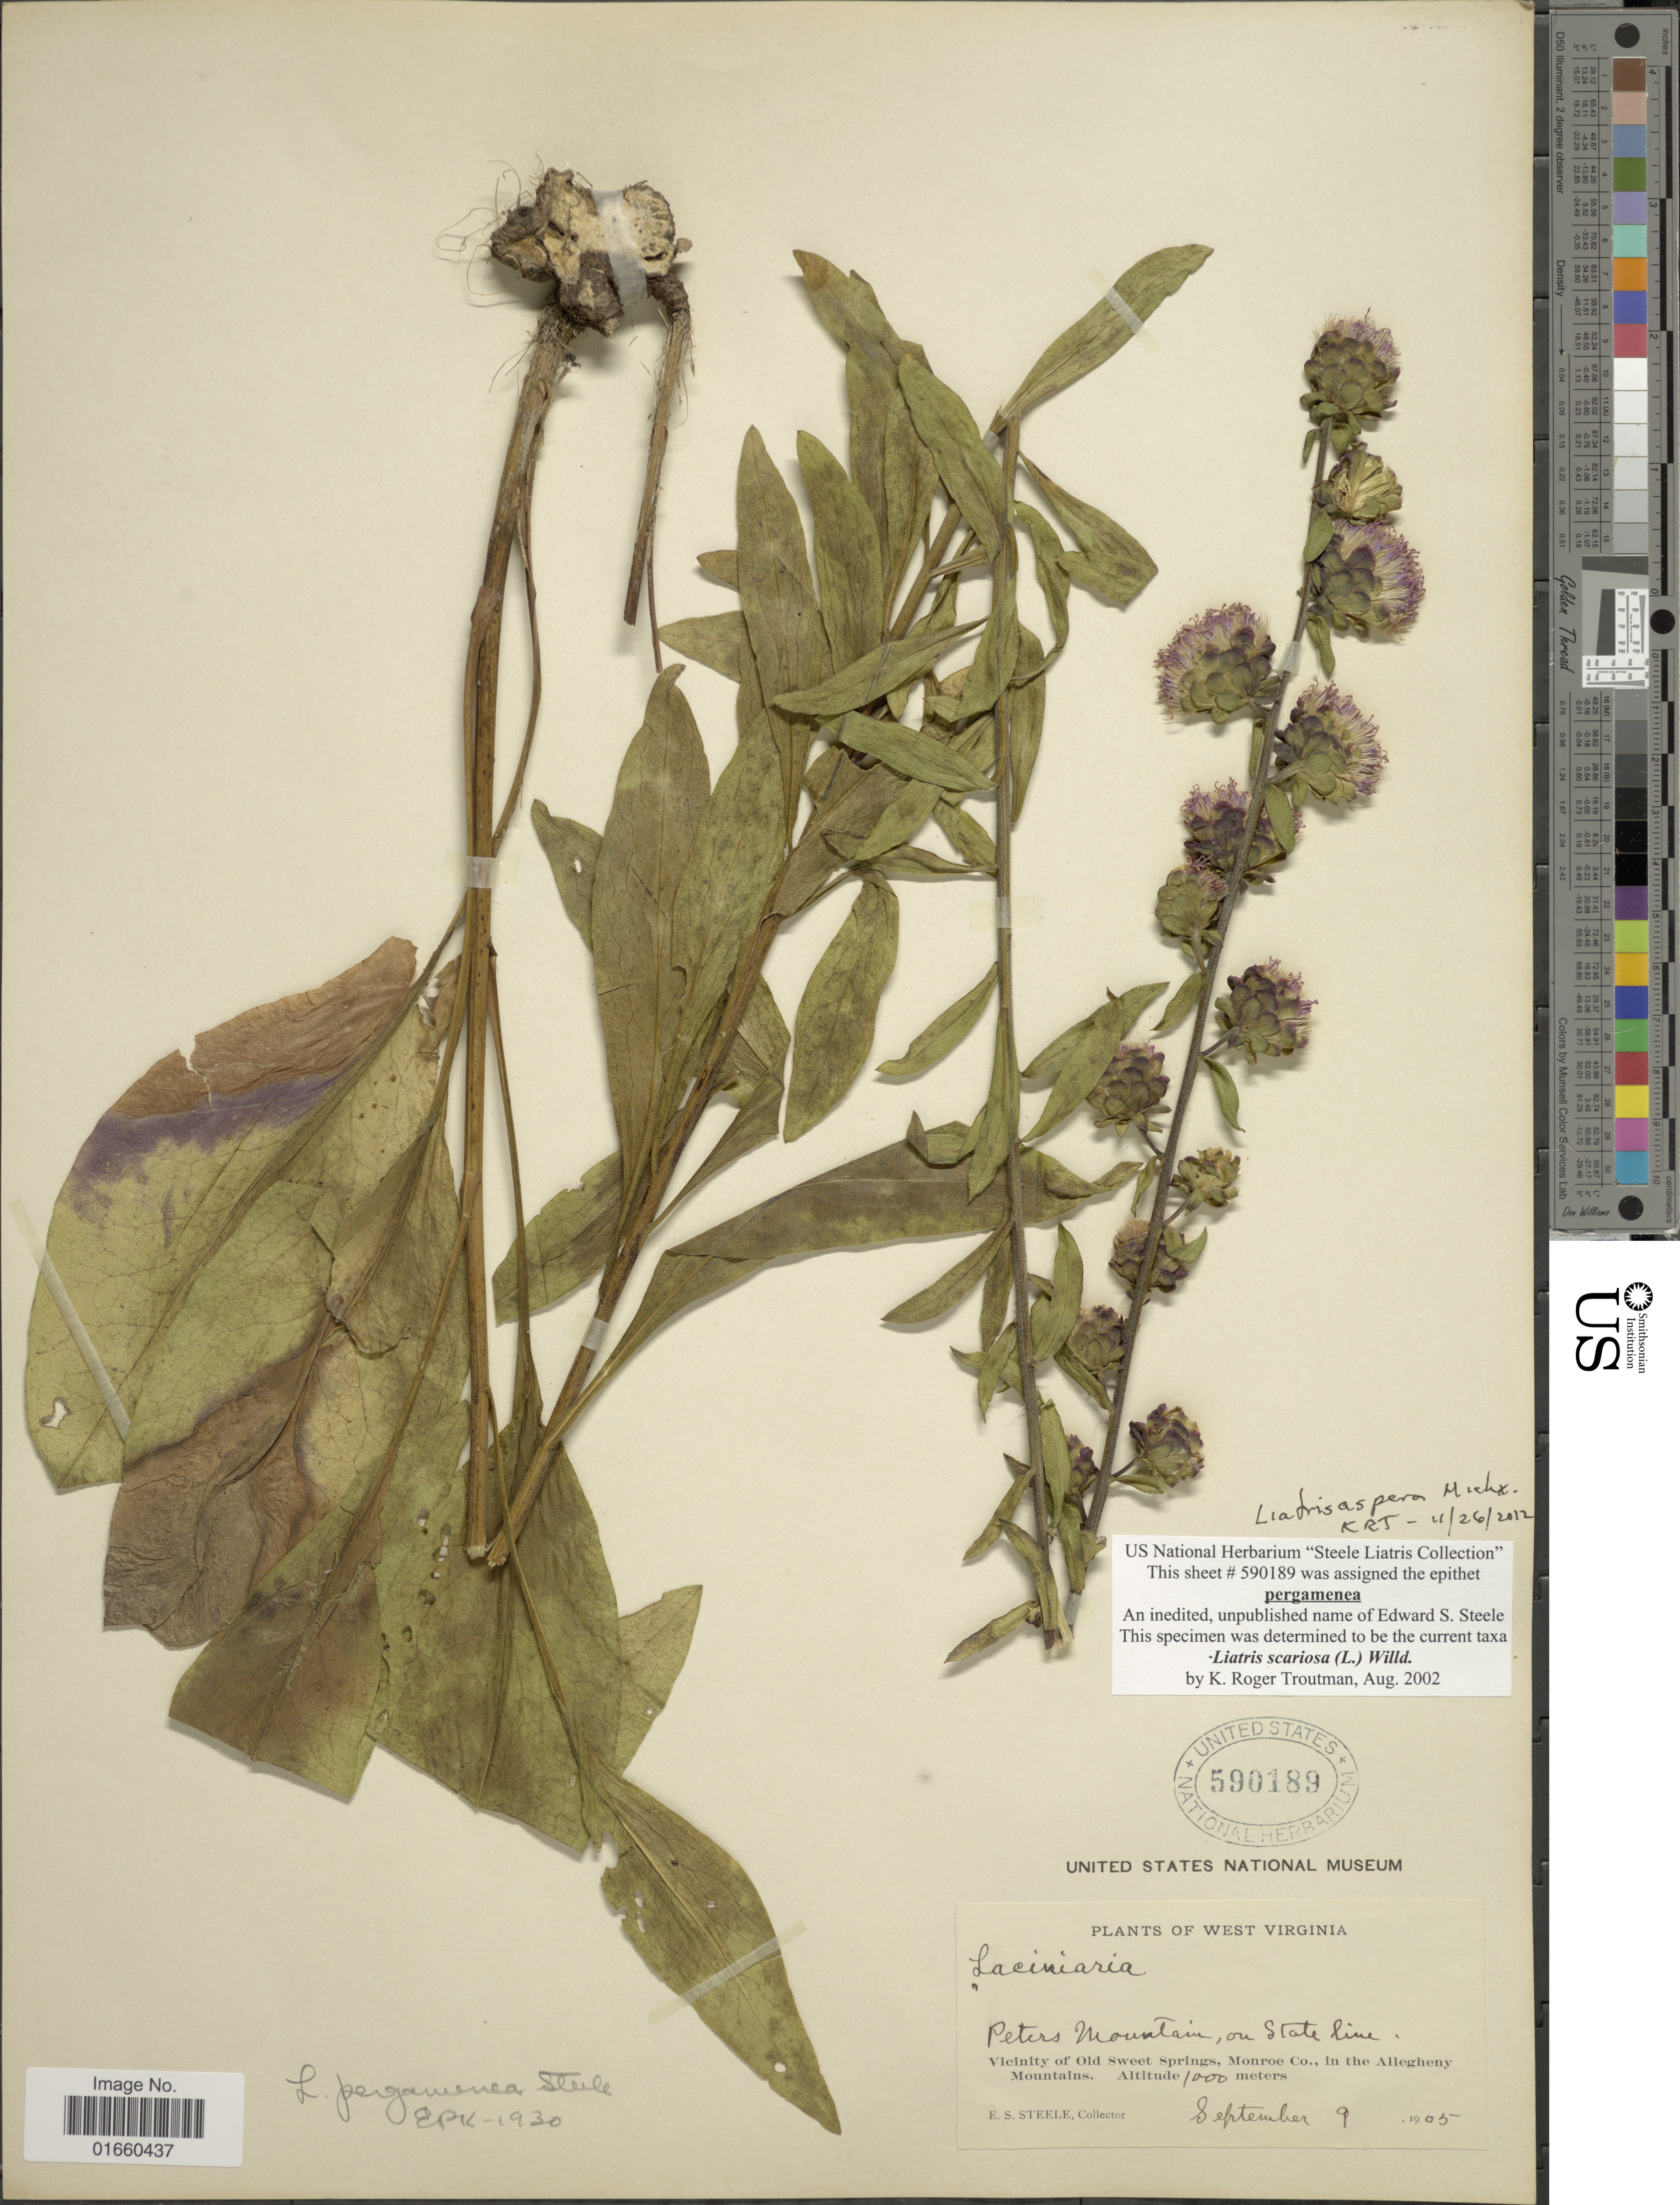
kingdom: Plantae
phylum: Tracheophyta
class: Magnoliopsida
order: Asterales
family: Asteraceae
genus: Liatris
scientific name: Liatris aspera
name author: Michx.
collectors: E. Steele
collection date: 1905-09-09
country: United States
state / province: West Virginia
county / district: Monroe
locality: Peters Mountain, on State Line, Vicinity of Old Sweet Springs, Monroe Co. In the Alleghney Mountains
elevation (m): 1000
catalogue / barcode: US 590189